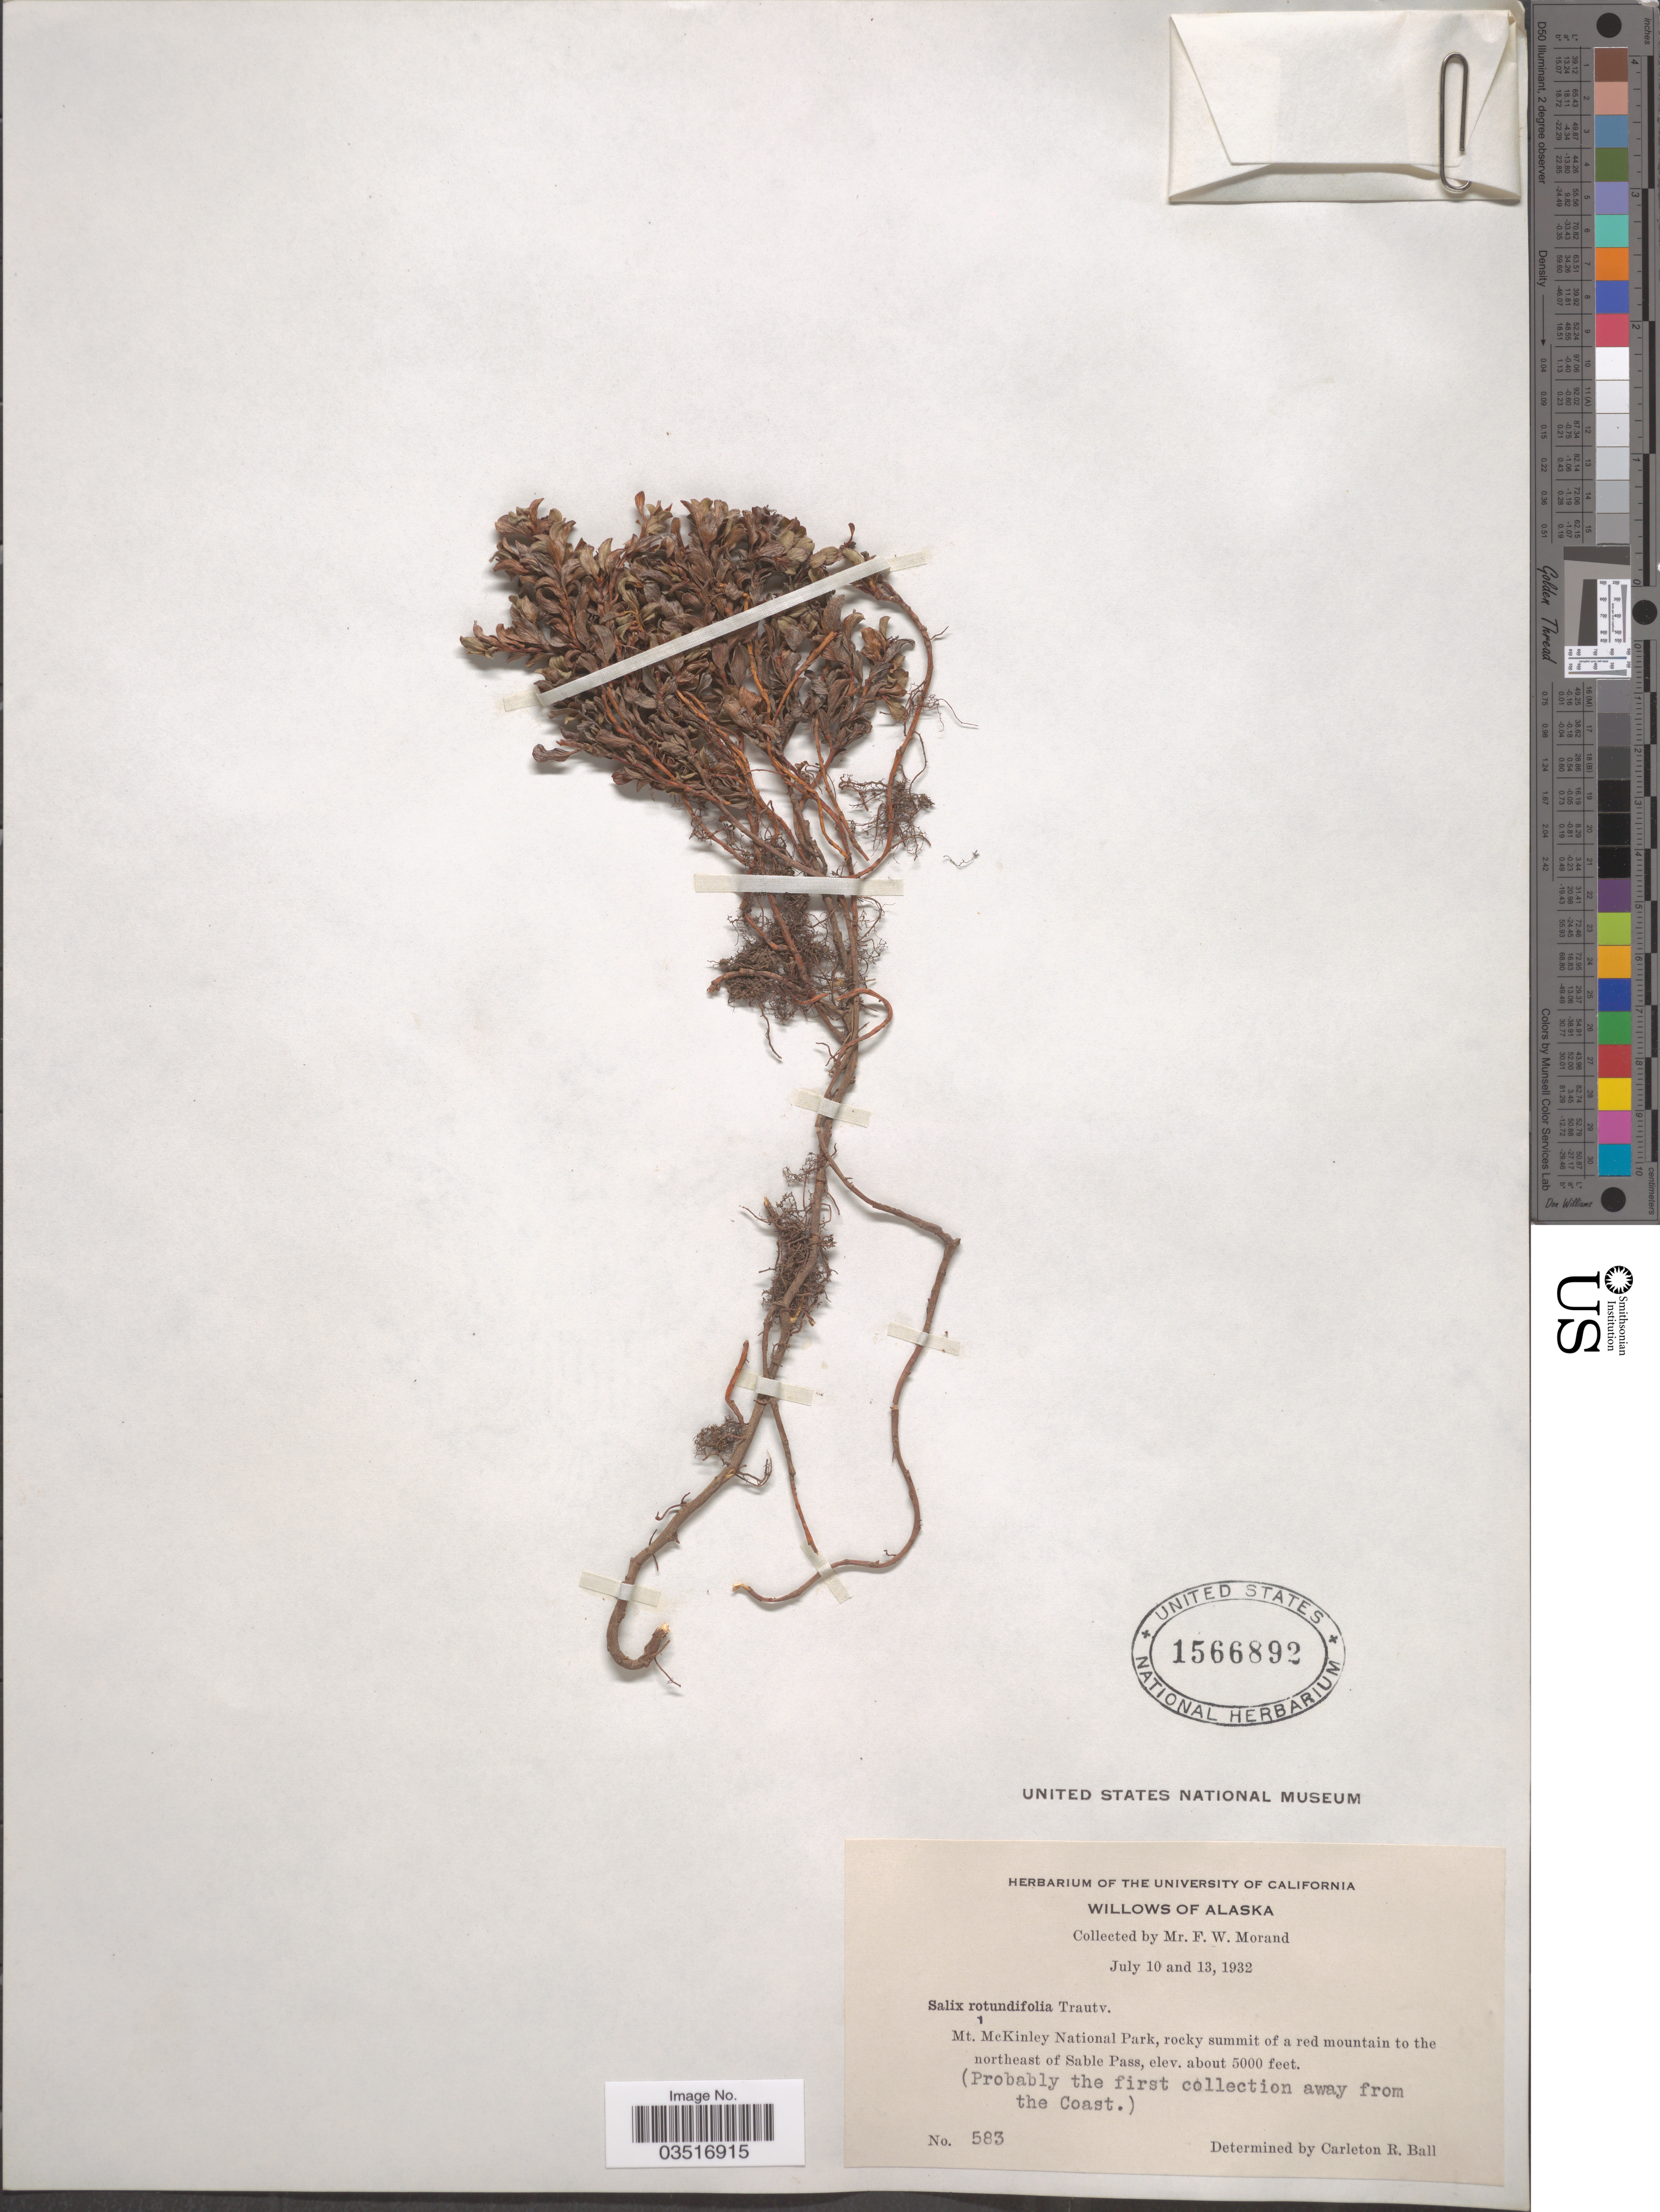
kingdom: Plantae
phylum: Tracheophyta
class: Magnoliopsida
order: Malpighiales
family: Salicaceae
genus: Salix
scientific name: Salix rotundifolia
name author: Trautv.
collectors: F. Morand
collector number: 583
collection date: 1932-07-10/1932-07-13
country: United States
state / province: Alaska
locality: Mt. McKinley National Park, rocky summit of a red mountain to the northeast of Sable Pass. Away from the Coast.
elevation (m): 1524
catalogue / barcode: US 1566892